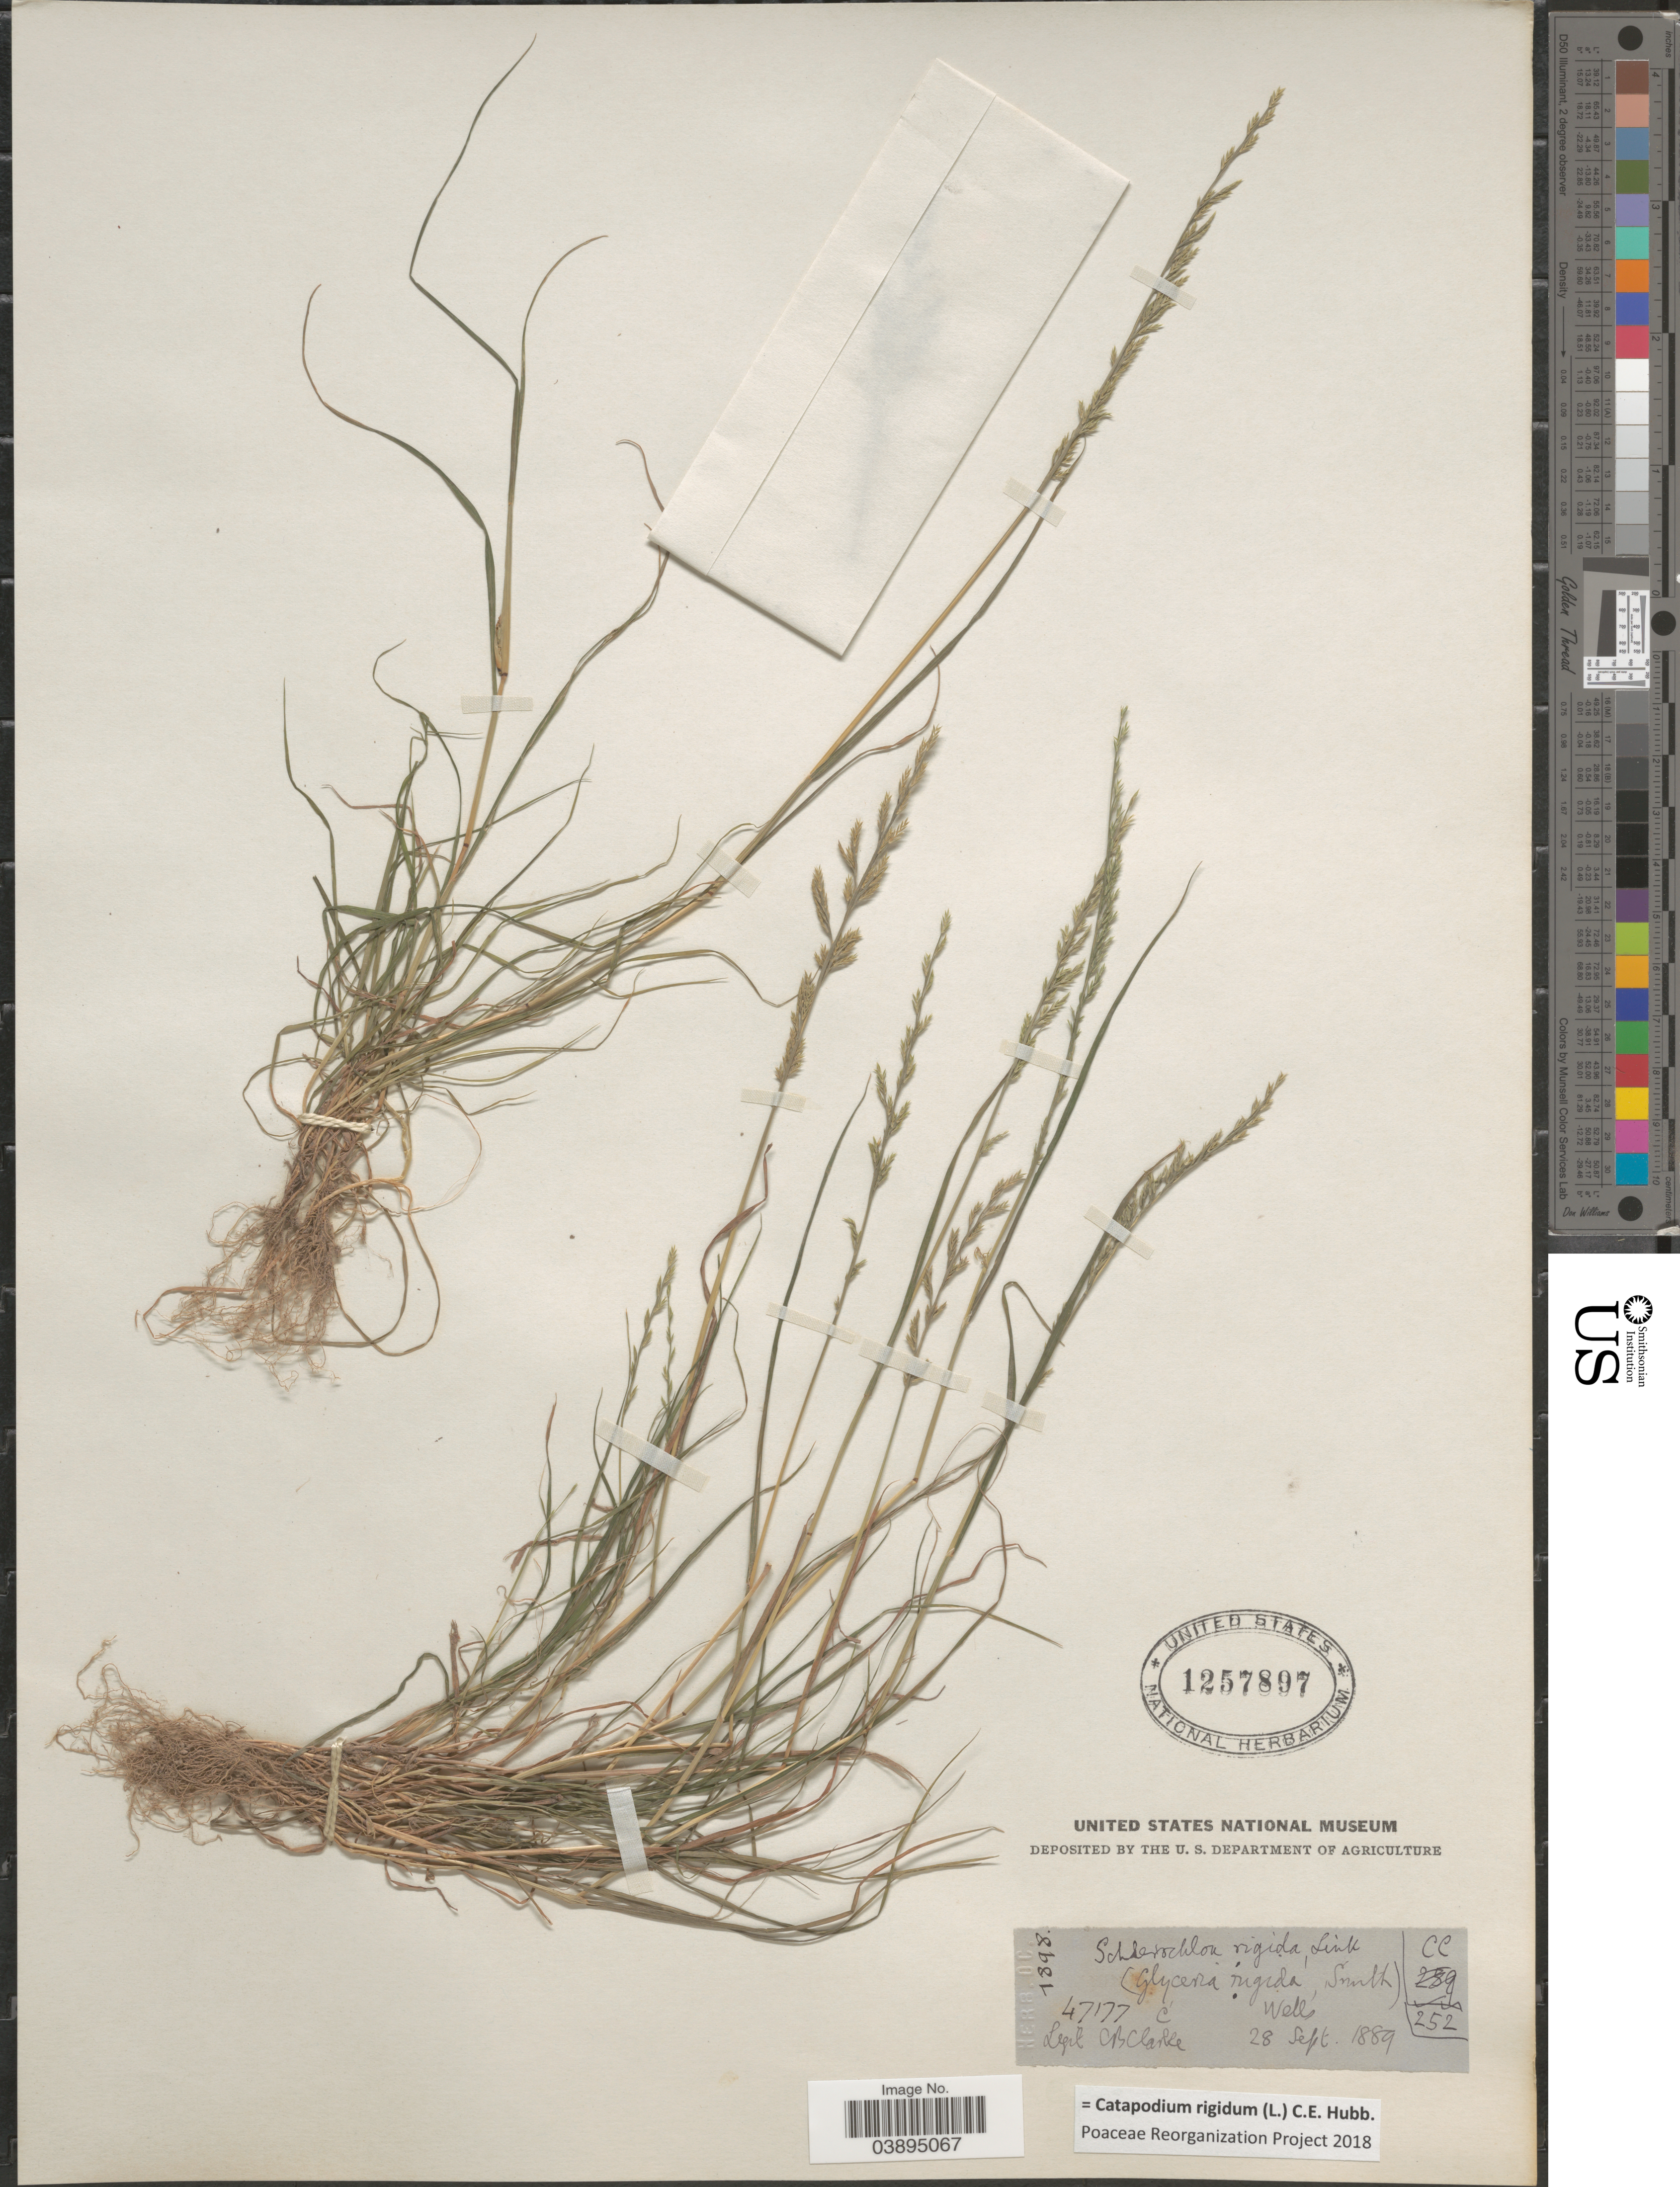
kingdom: Plantae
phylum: Tracheophyta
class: Liliopsida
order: Poales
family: Poaceae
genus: Catapodium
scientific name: Catapodium rigidum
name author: (L.) C.E. Hubb.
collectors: C. B. Clarke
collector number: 47177C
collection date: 1889-09-28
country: United Kingdom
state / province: England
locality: Wells.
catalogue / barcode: US 1257897